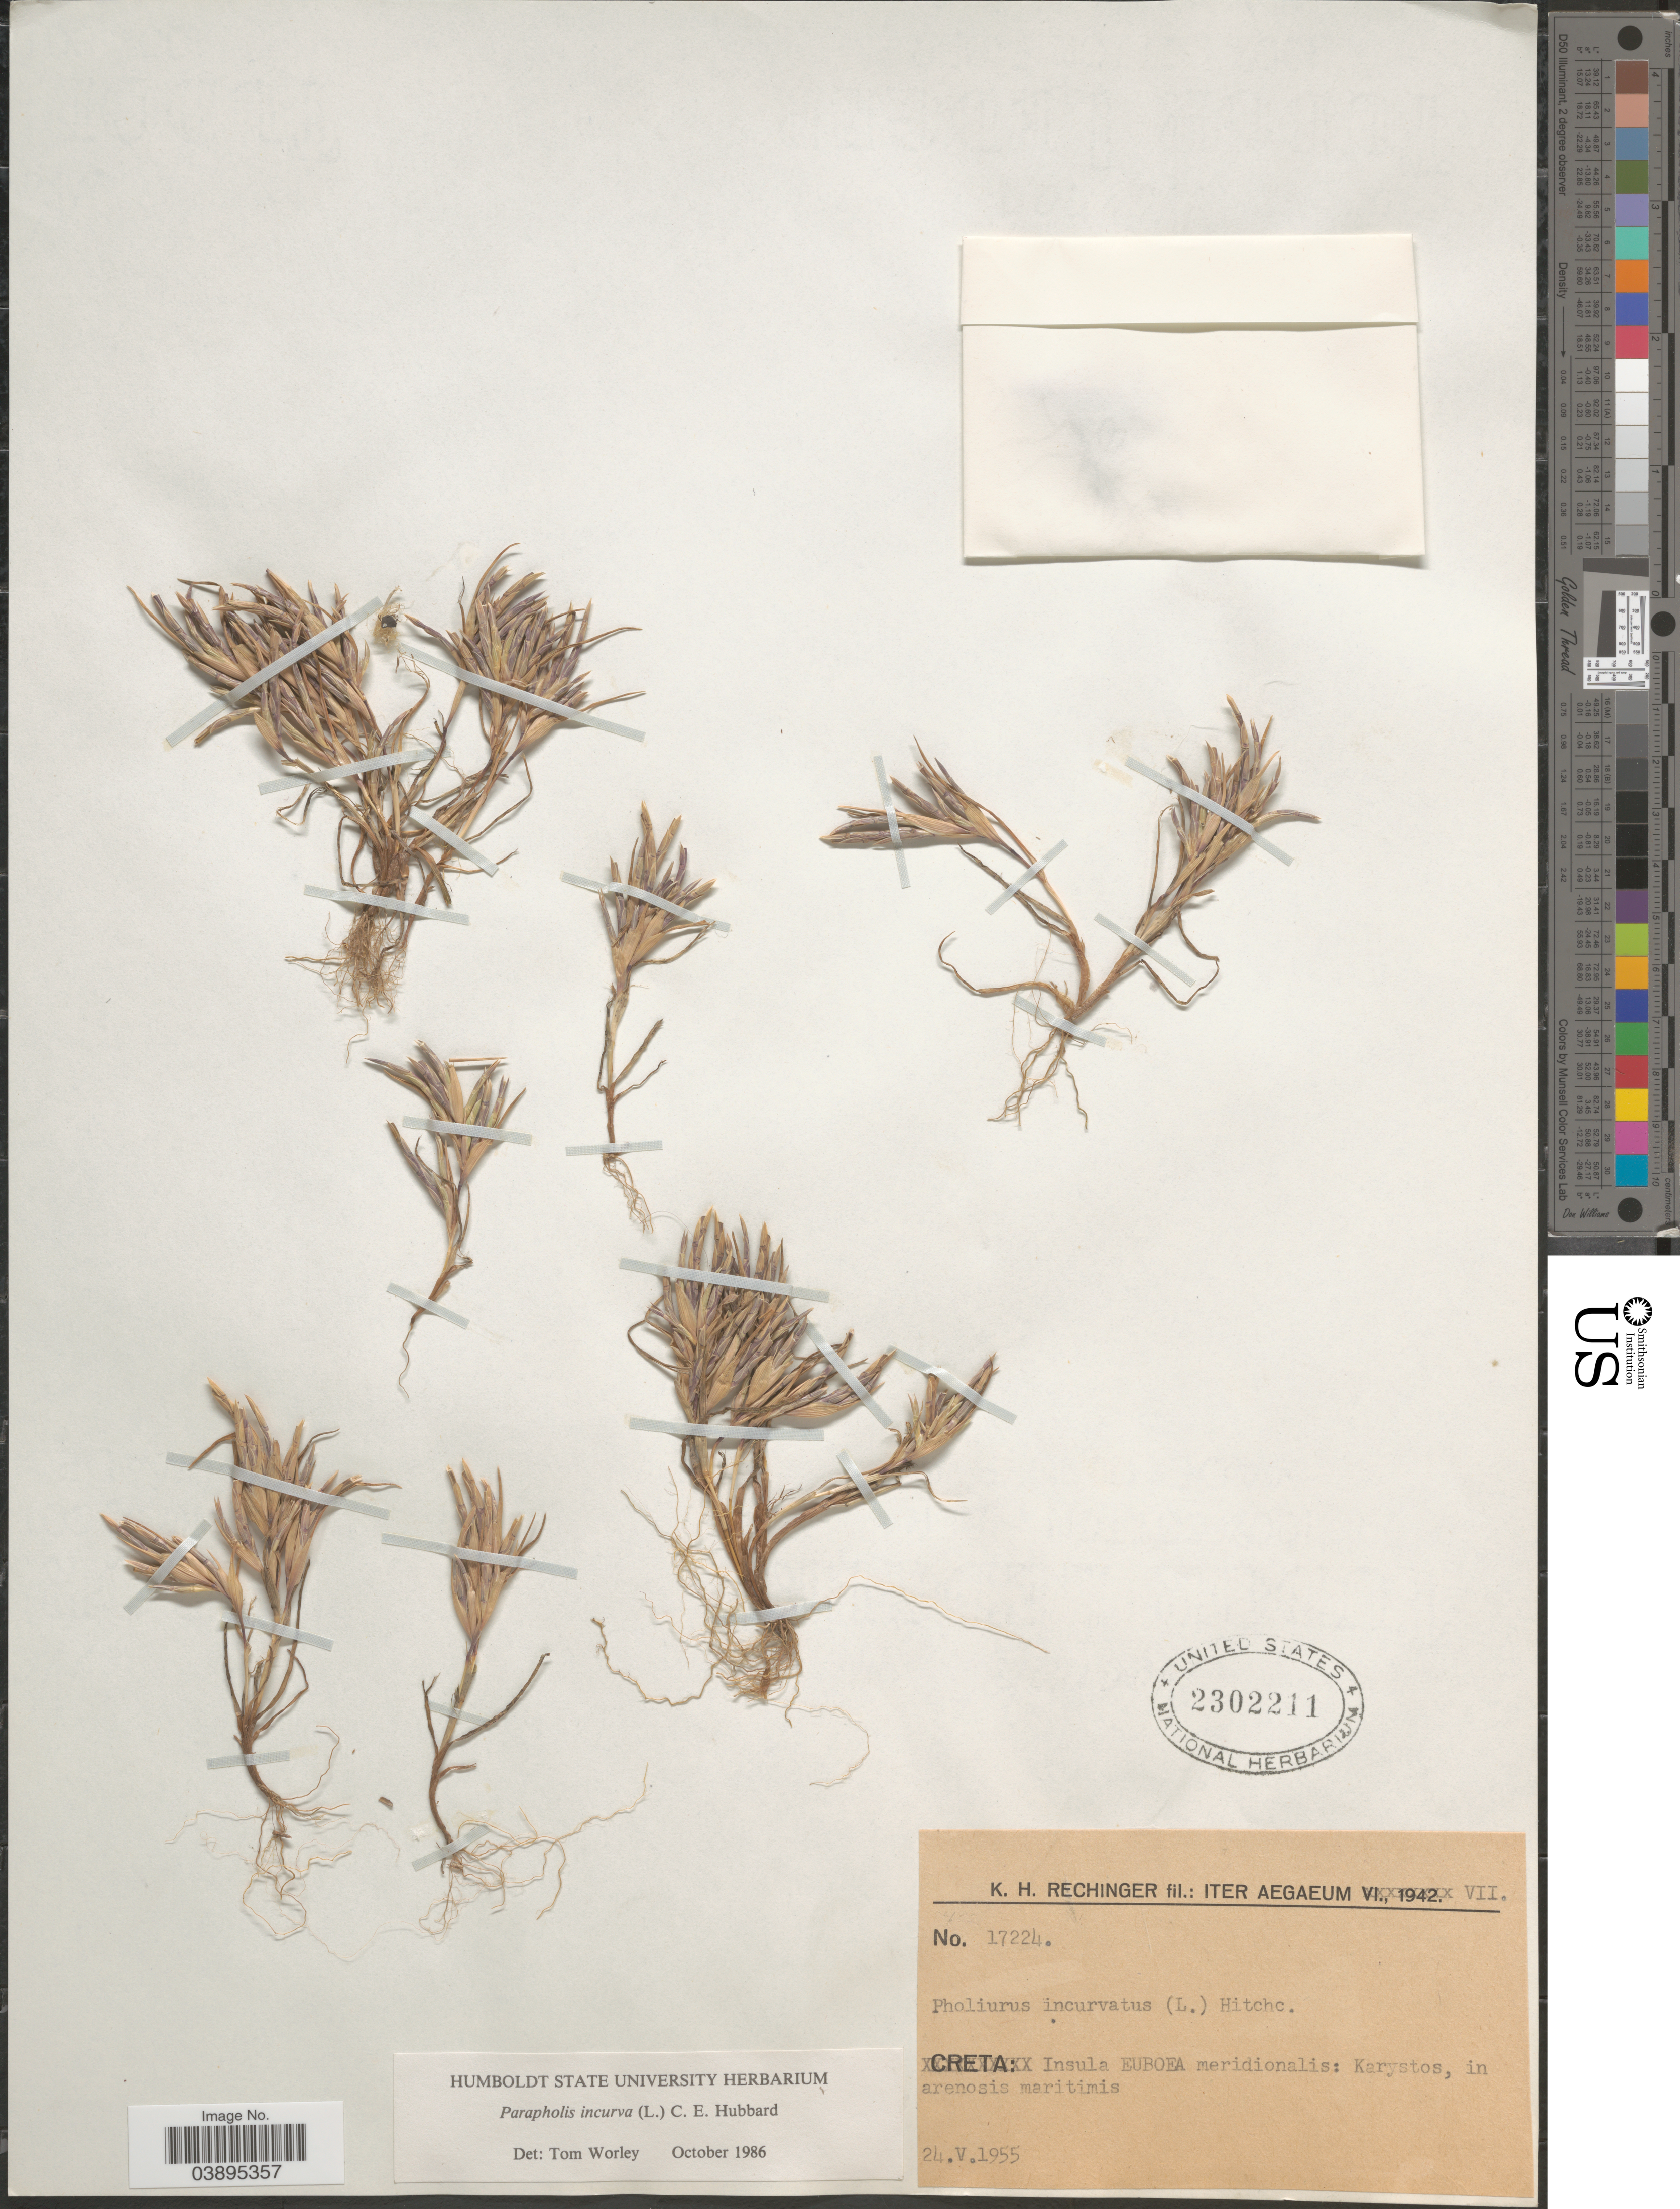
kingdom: Plantae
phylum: Tracheophyta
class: Liliopsida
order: Poales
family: Poaceae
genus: Parapholis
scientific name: Parapholis incurva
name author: (L.) C.E. Hubb.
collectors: K. H. Rechinger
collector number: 17224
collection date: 1955-05-24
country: Greece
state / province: Crete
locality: Iter Aegaeum. Creta: Insula EUBOE meridionalis: Karystos, in arenosis maritimis.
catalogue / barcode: US 2302211